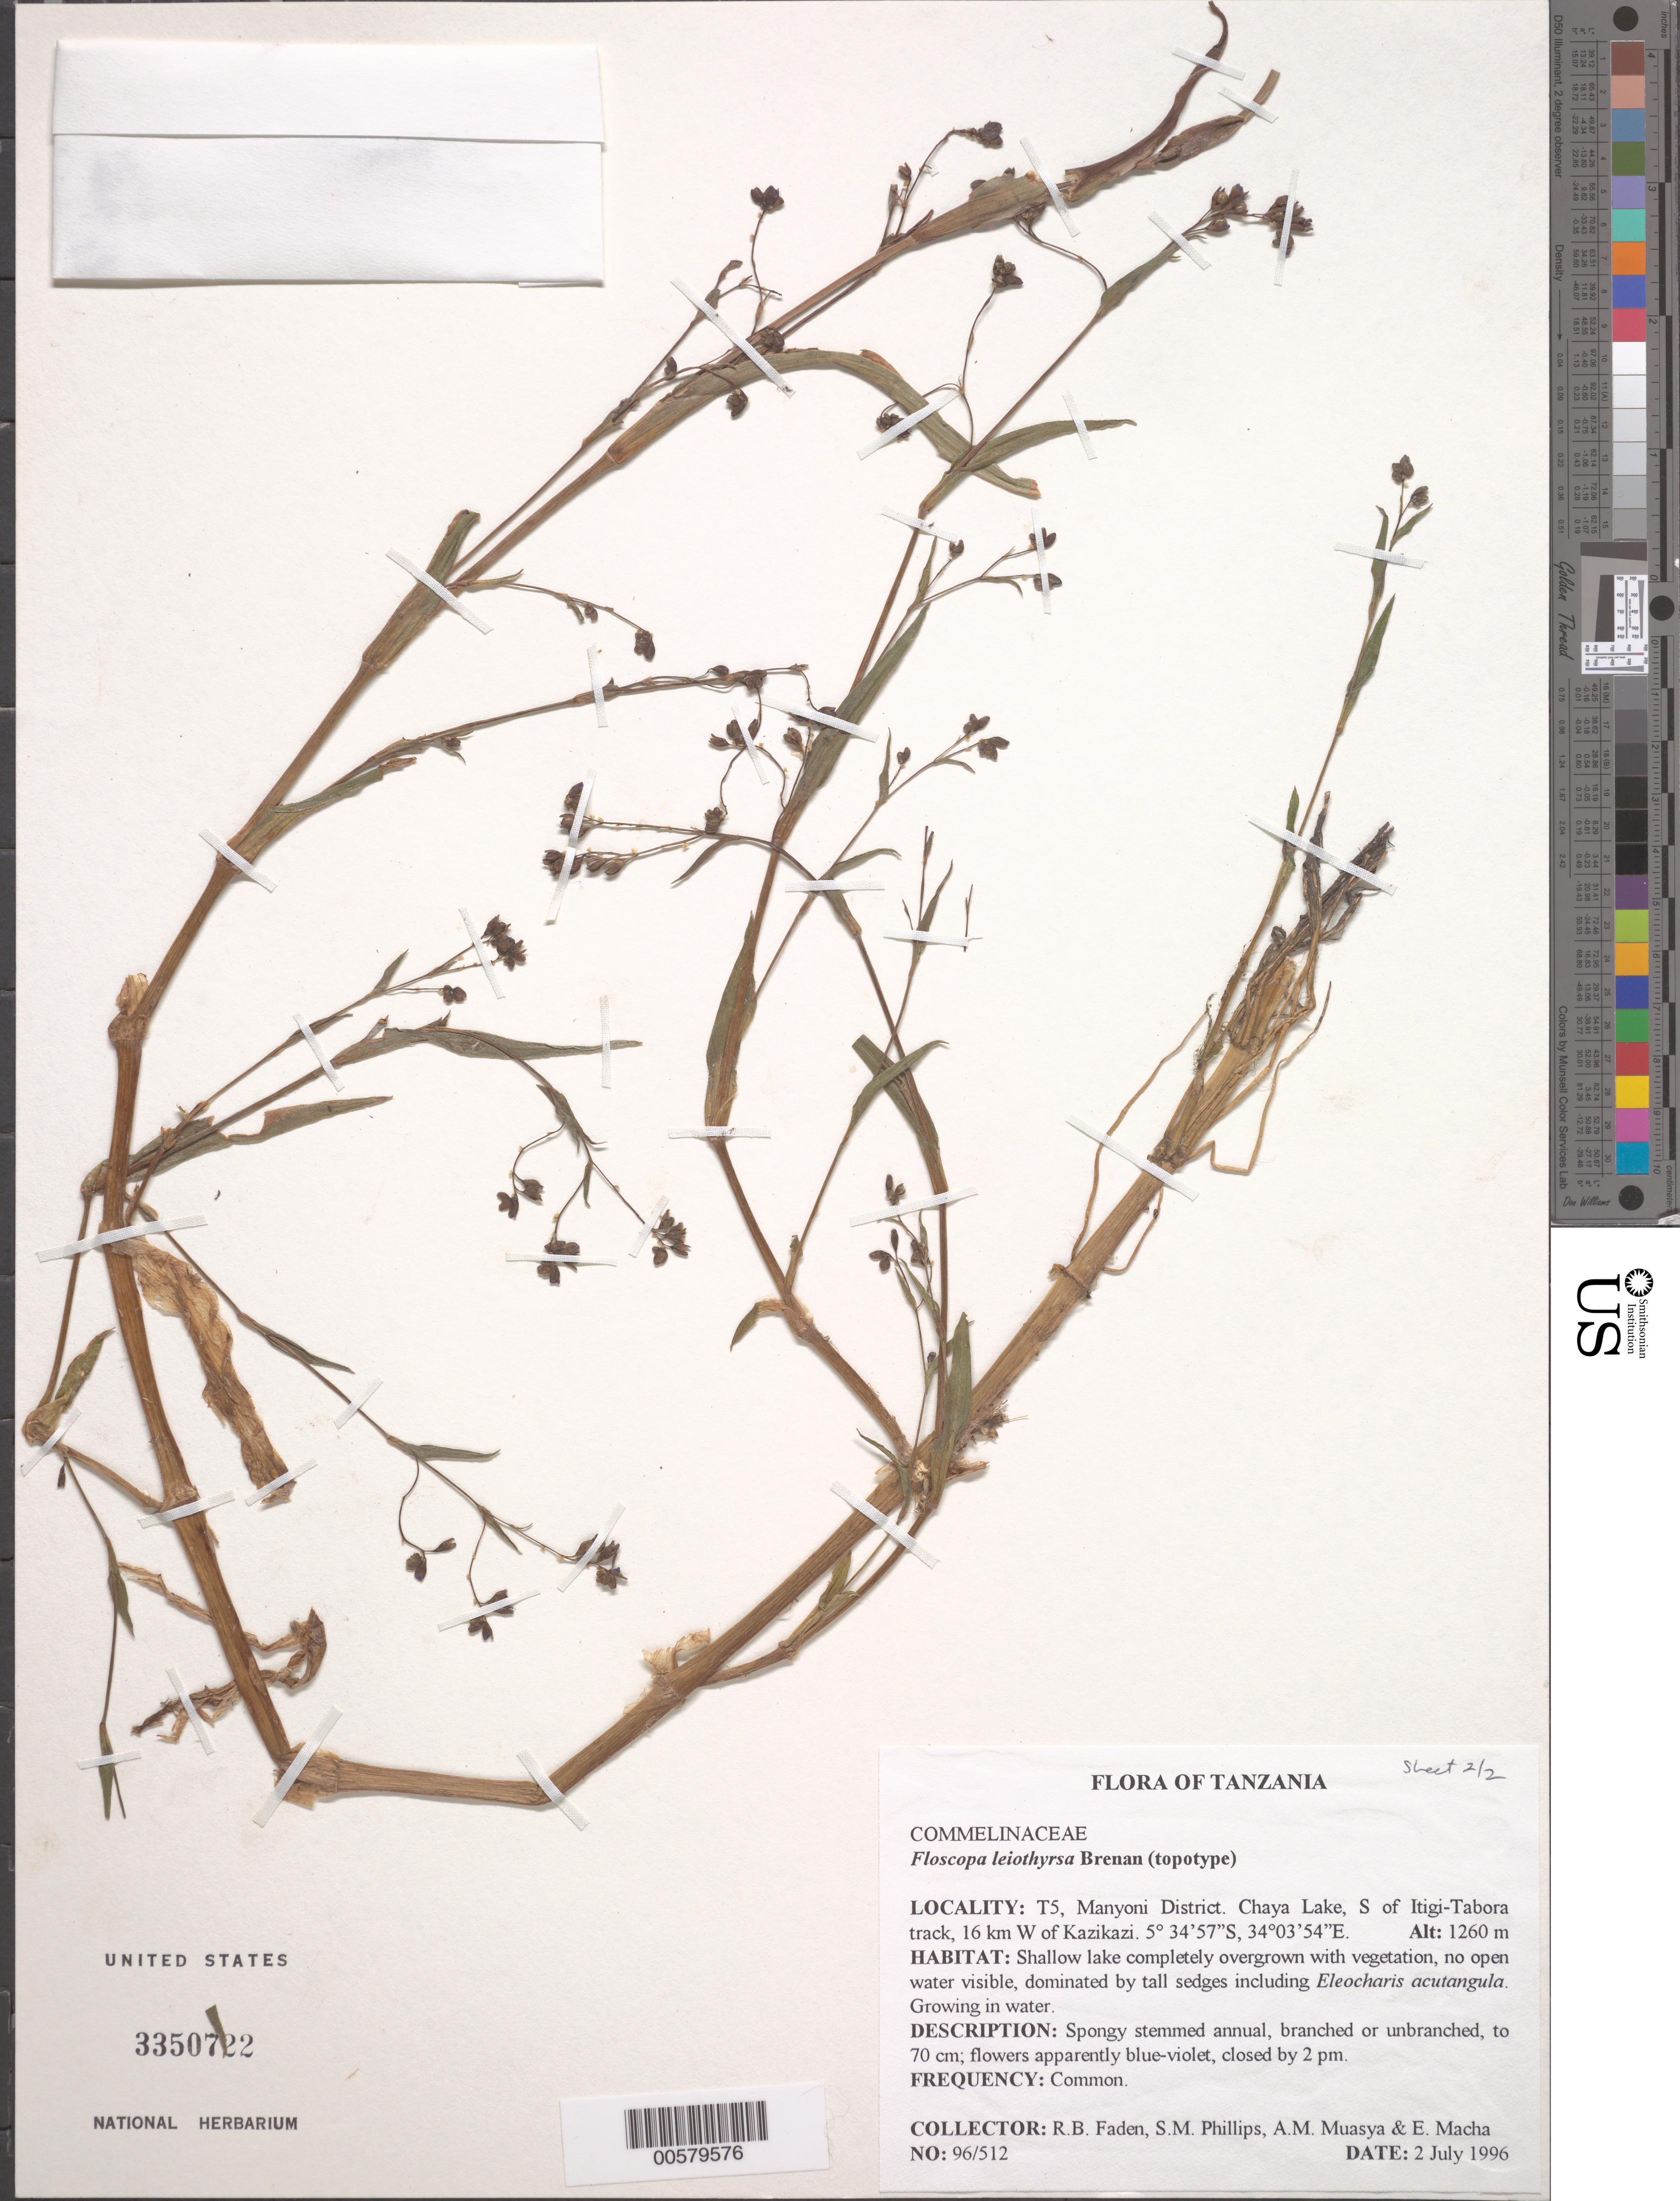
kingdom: Plantae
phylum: Tracheophyta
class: Liliopsida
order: Commelinales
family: Commelinaceae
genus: Floscopa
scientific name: Floscopa leiothyrsa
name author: Brenan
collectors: R. B. Faden, S. M. Phillips, A. Muasya & E. Macha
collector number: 96/512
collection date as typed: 02 Jul 1996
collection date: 1996-07-02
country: Tanzania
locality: Manyoni dist., rungwa-itigi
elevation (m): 1260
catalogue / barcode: US 3350722